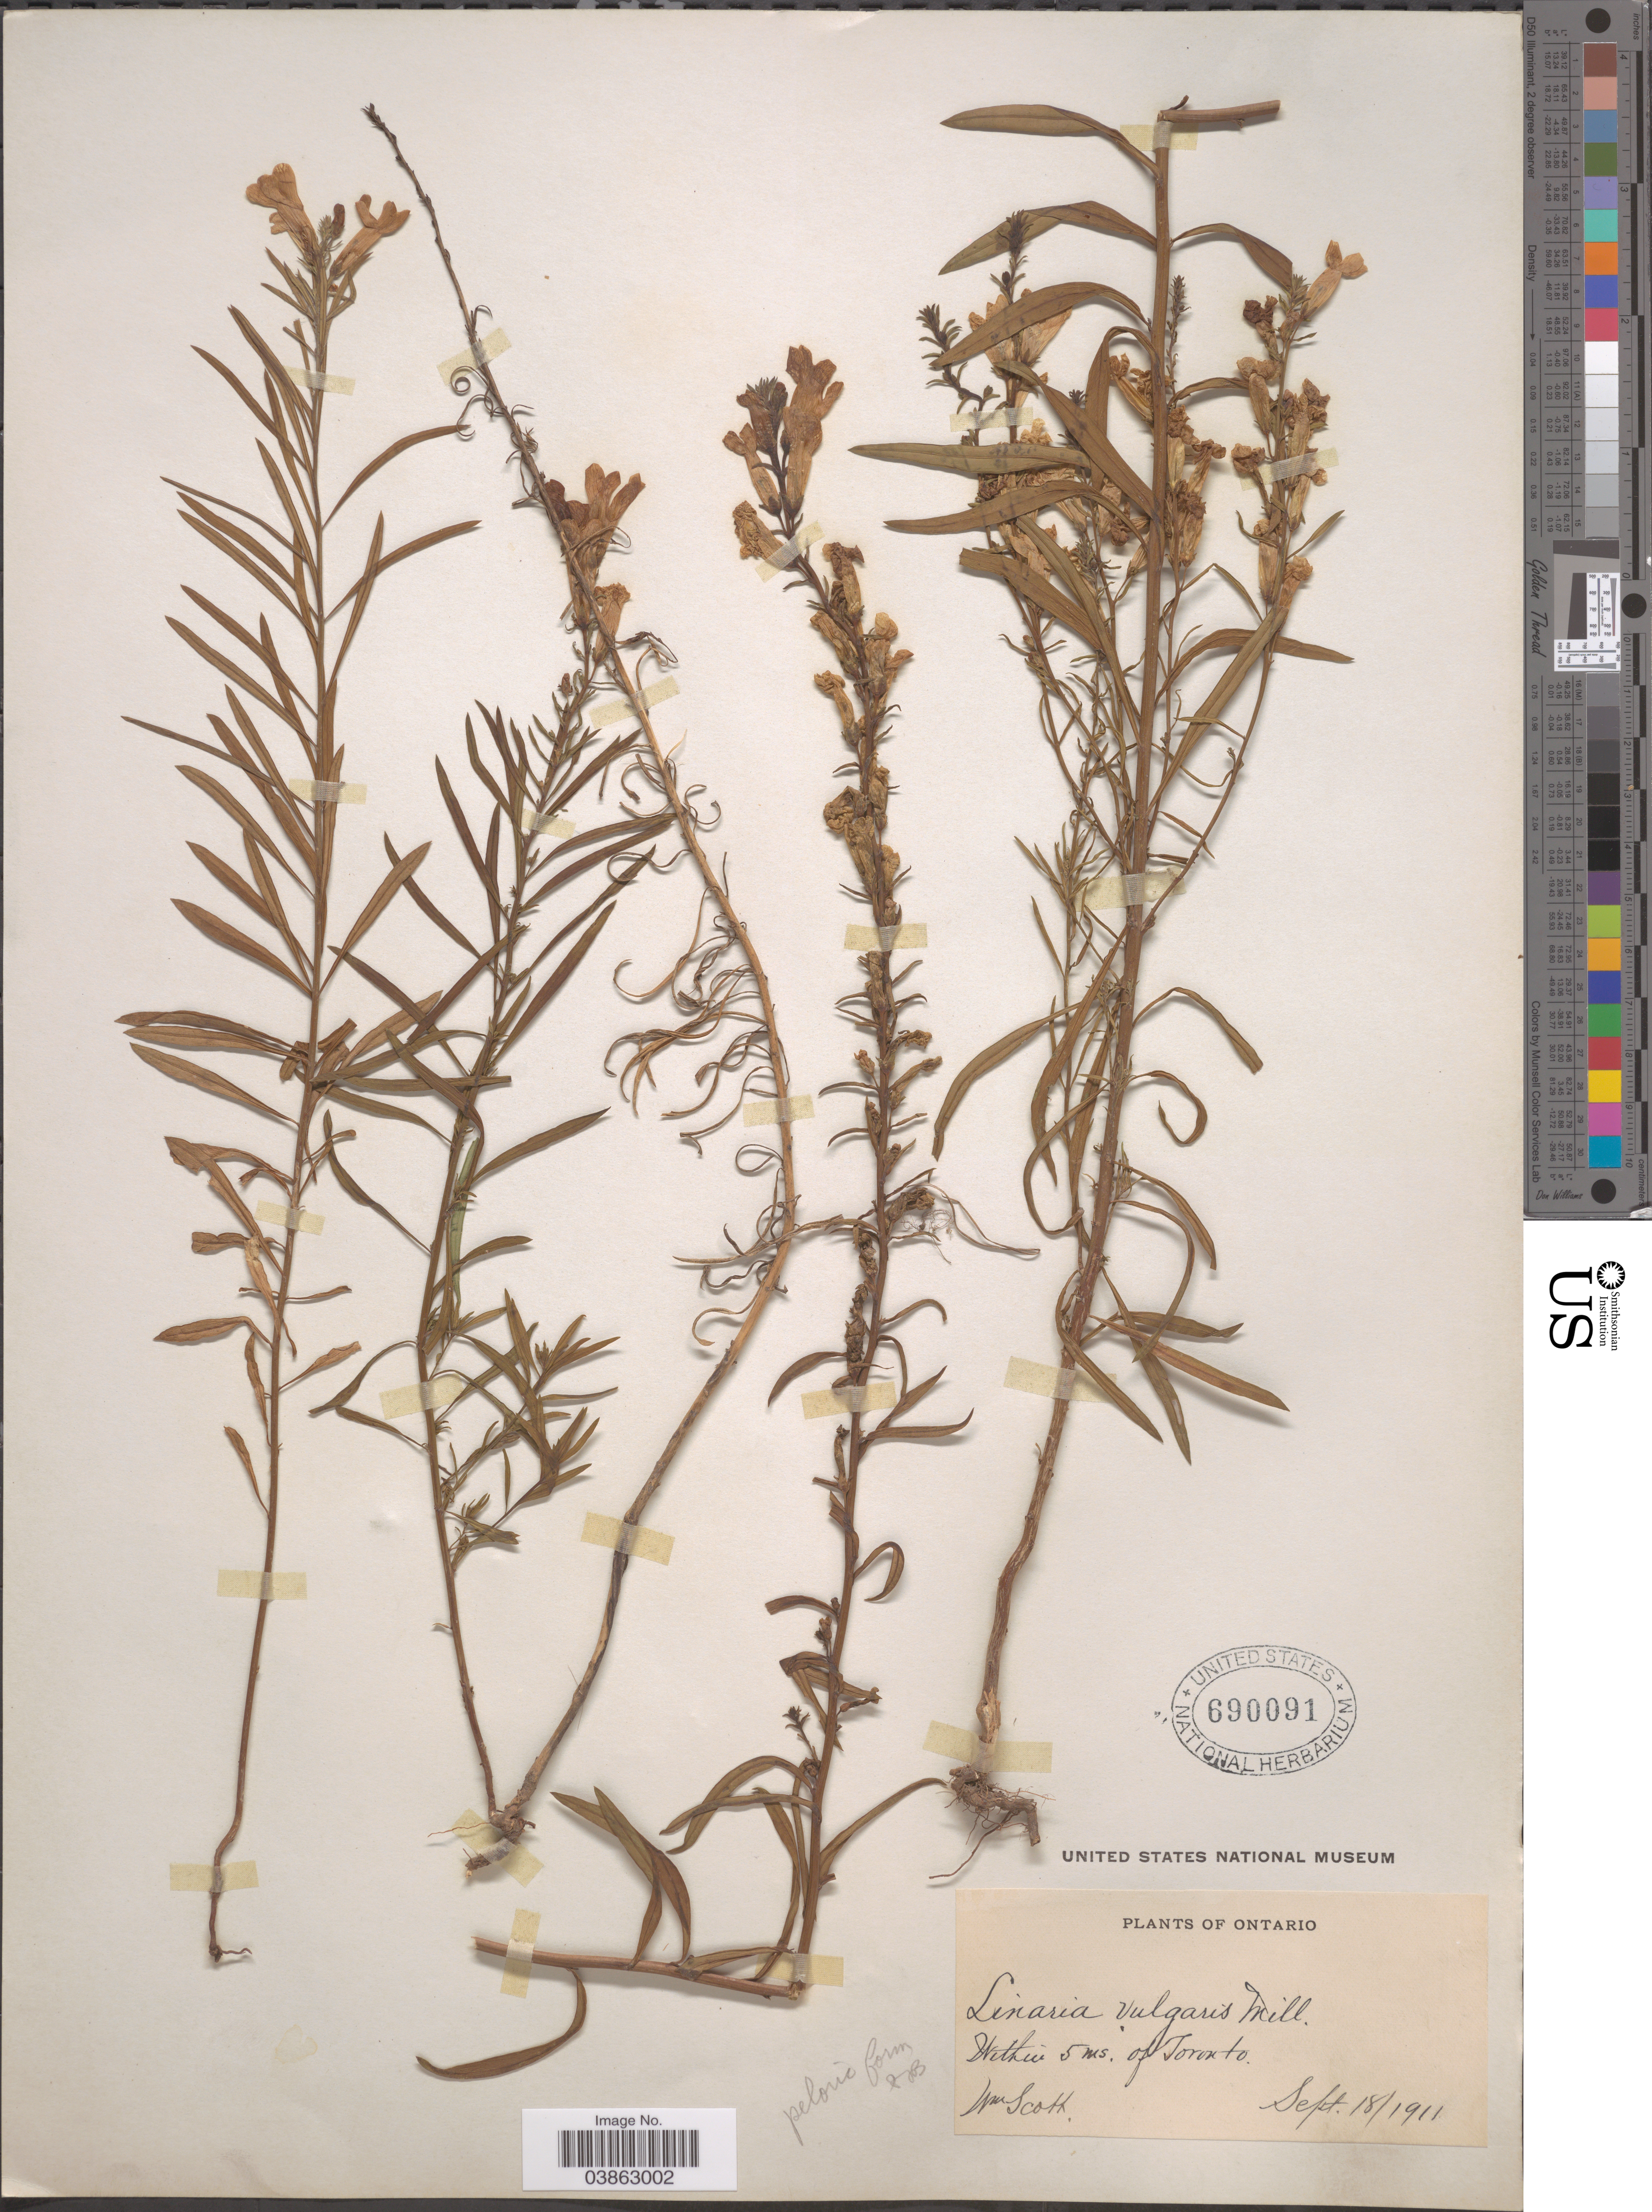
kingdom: Plantae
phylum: Tracheophyta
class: Magnoliopsida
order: Lamiales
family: Plantaginaceae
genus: Linaria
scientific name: Linaria vulgaris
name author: Mill.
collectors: W. Scott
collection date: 1911-09-18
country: Canada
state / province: Ontario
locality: Within 5 mis. of Toronto.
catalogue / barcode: US 690091